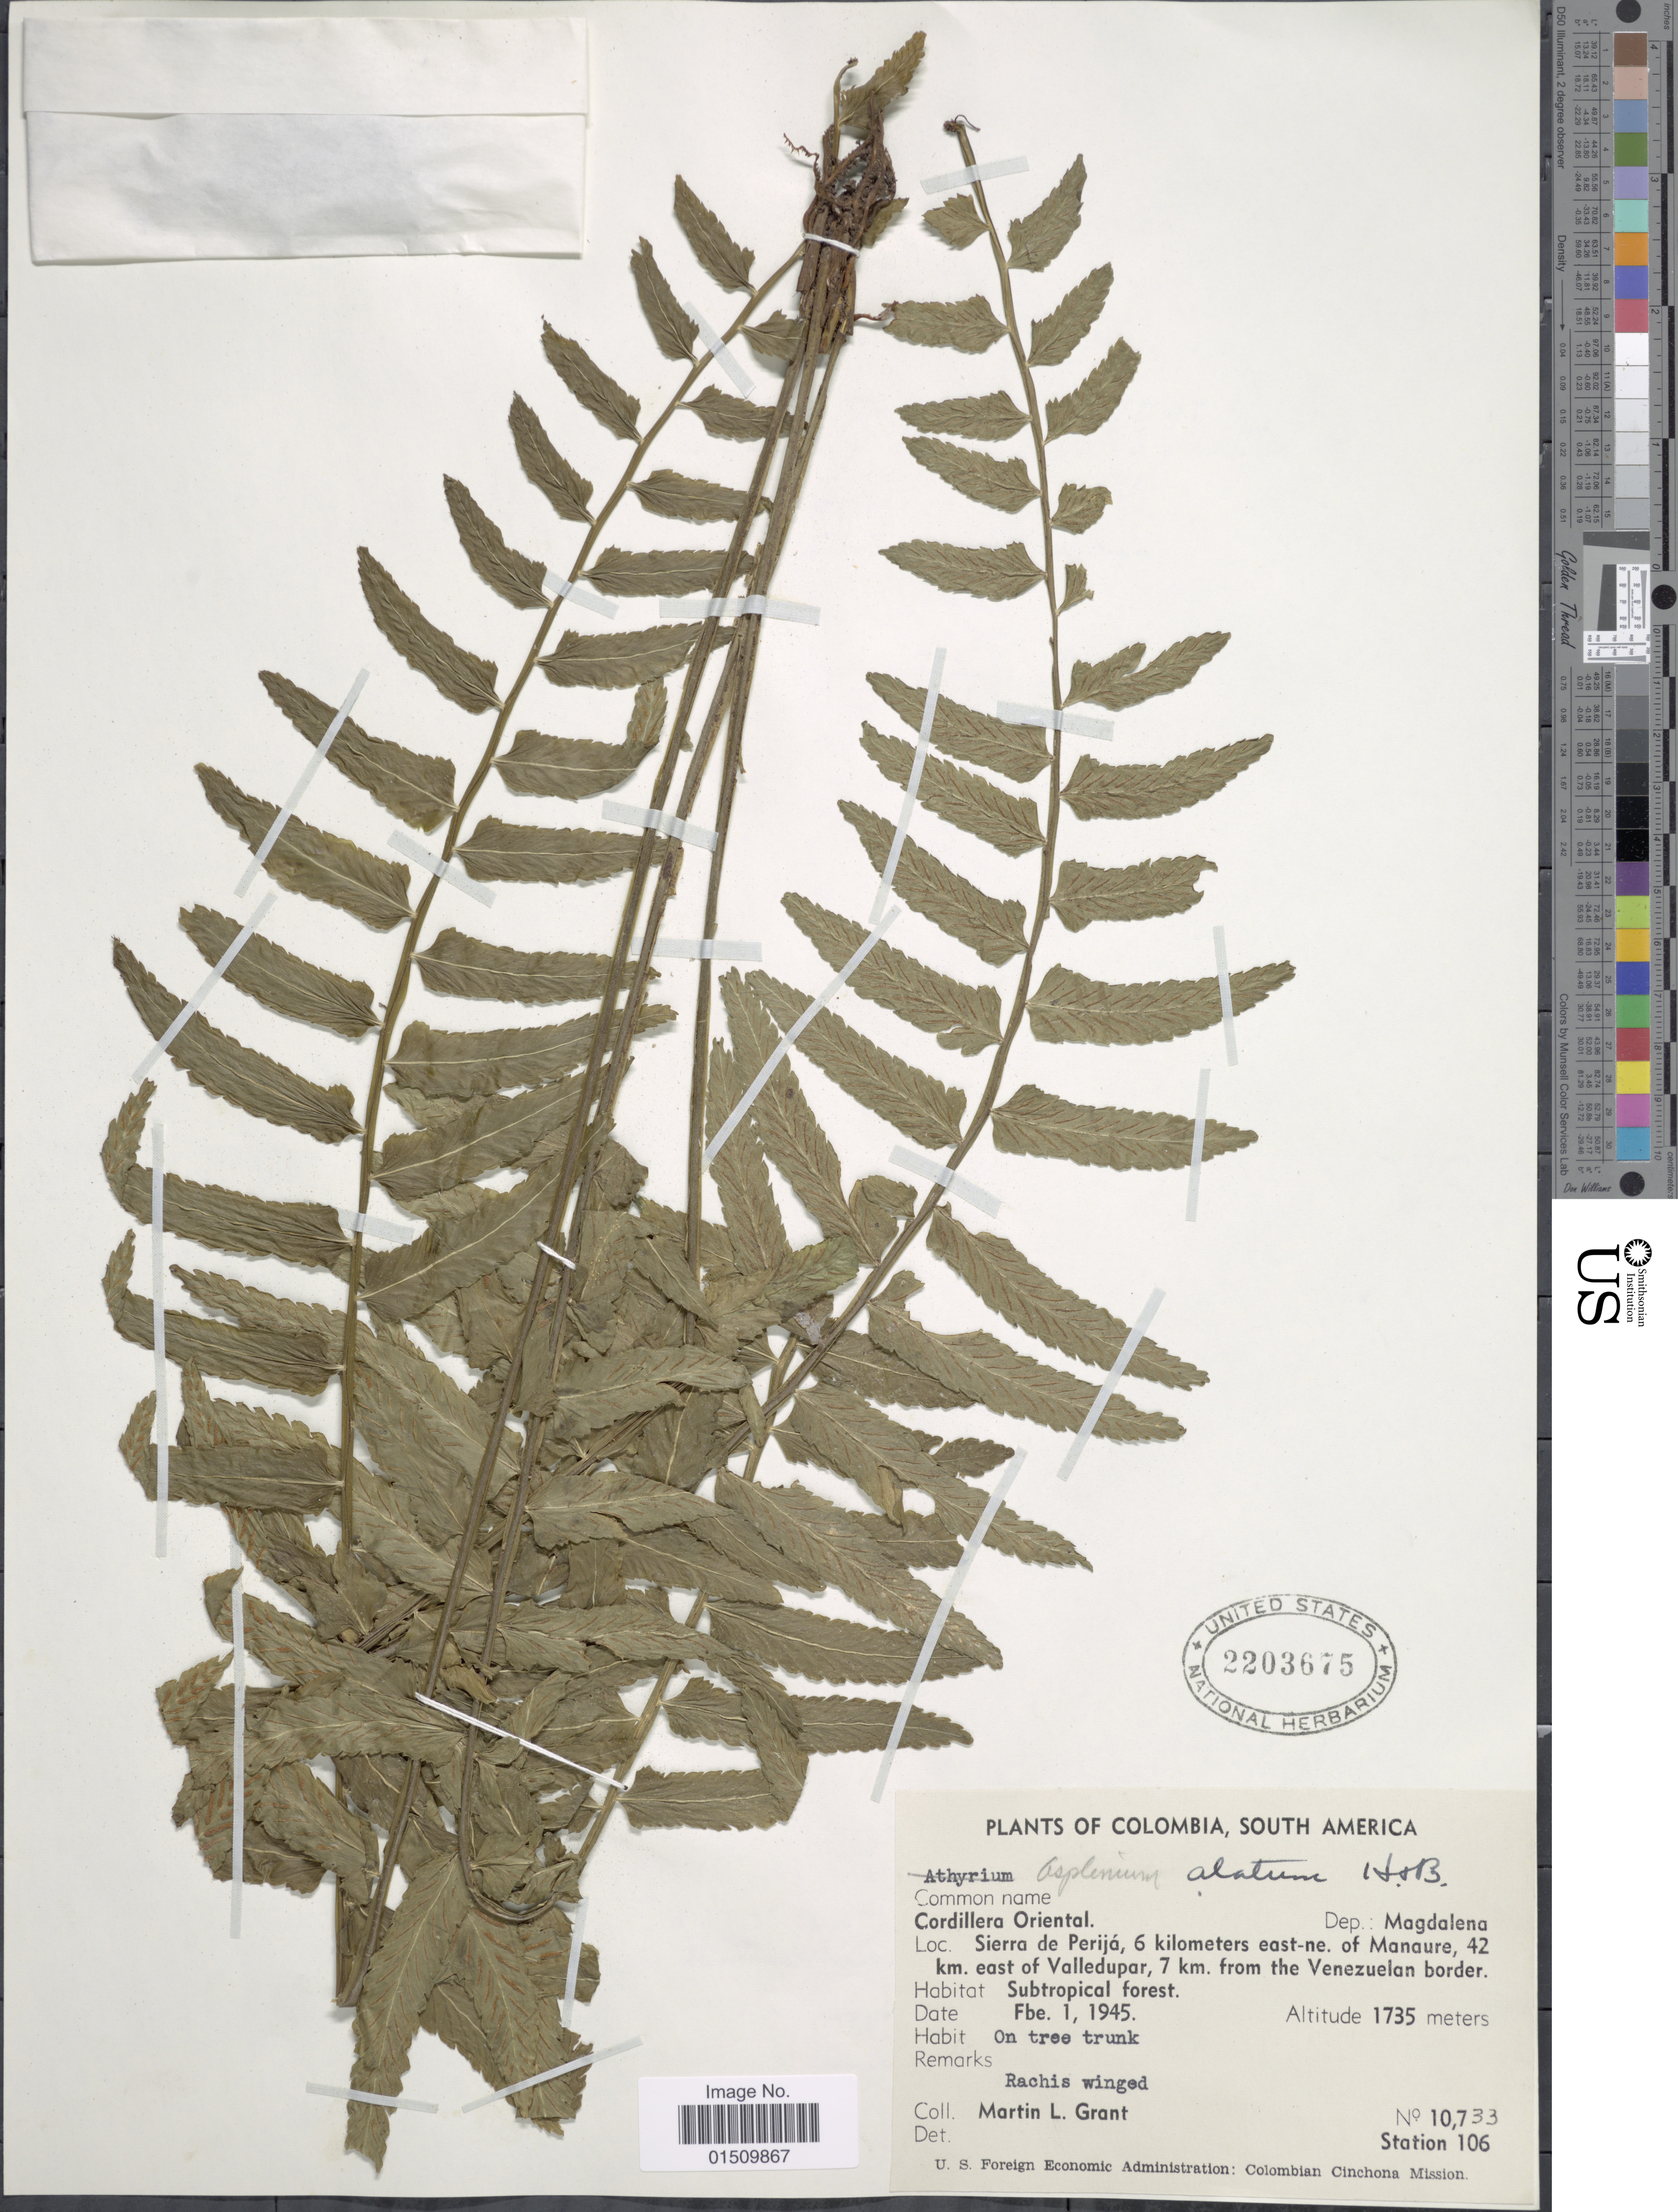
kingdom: Plantae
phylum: Tracheophyta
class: Polypodiopsida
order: Polypodiales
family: Aspleniaceae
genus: Asplenium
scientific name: Asplenium alatum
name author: Humb. & Bonpl. ex Willd.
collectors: M. L. Grant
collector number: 10733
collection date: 1945-02-01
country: Colombia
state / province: Magdalena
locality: Colombia, South America, Cordillera Oriental, Dep. Magdalena, Sierra de Perija, 6 kilometers east-ne Manaure, 42 km. east of Valledupar, 7 km. from the Venezuelan border,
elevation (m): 1735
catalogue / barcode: US 2203675